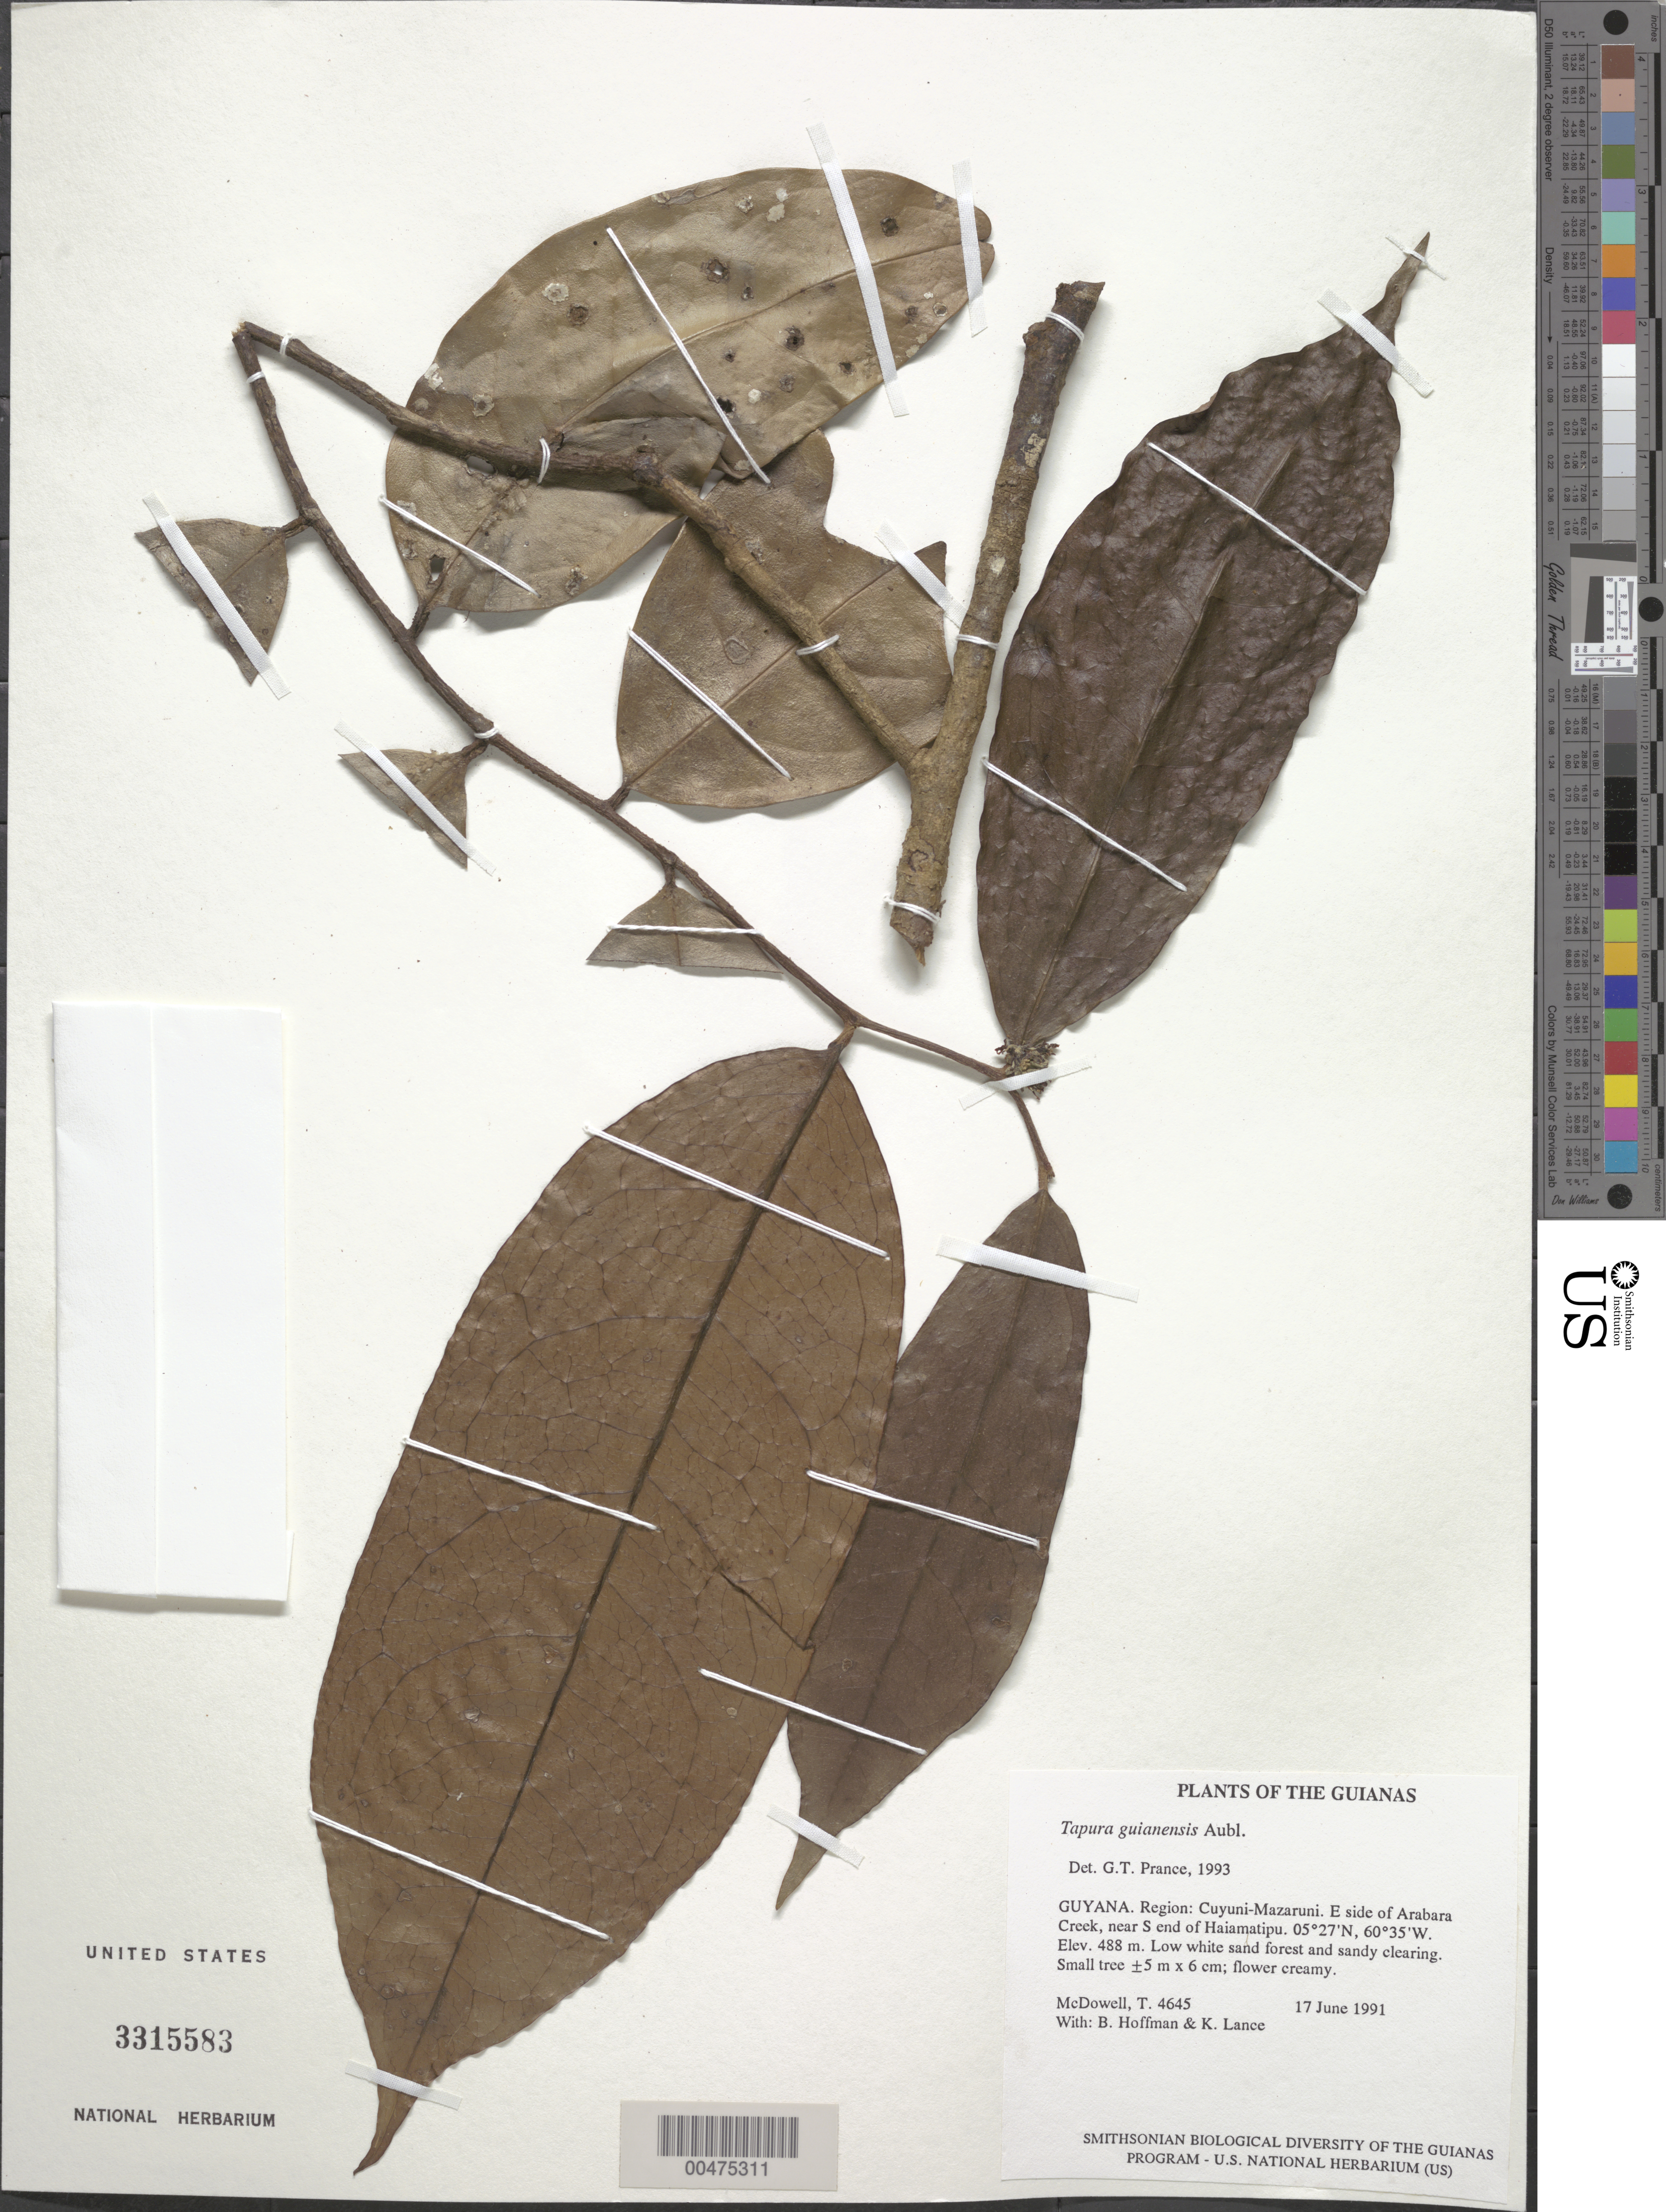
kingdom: Plantae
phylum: Tracheophyta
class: Magnoliopsida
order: Malpighiales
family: Dichapetalaceae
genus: Tapura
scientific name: Tapura guianensis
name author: Aubl.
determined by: Prance, G. T.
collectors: T. McDowell, B. Hoffman & K. Lance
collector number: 4645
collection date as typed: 17 June 1991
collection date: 1991-06-17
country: Guyana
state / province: Cuyuni-Mazaruni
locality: E side of Arabaru Creek, near S end of Haiamatipu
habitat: Low white sand forest and sandy clearing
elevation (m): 488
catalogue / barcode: US 3315583